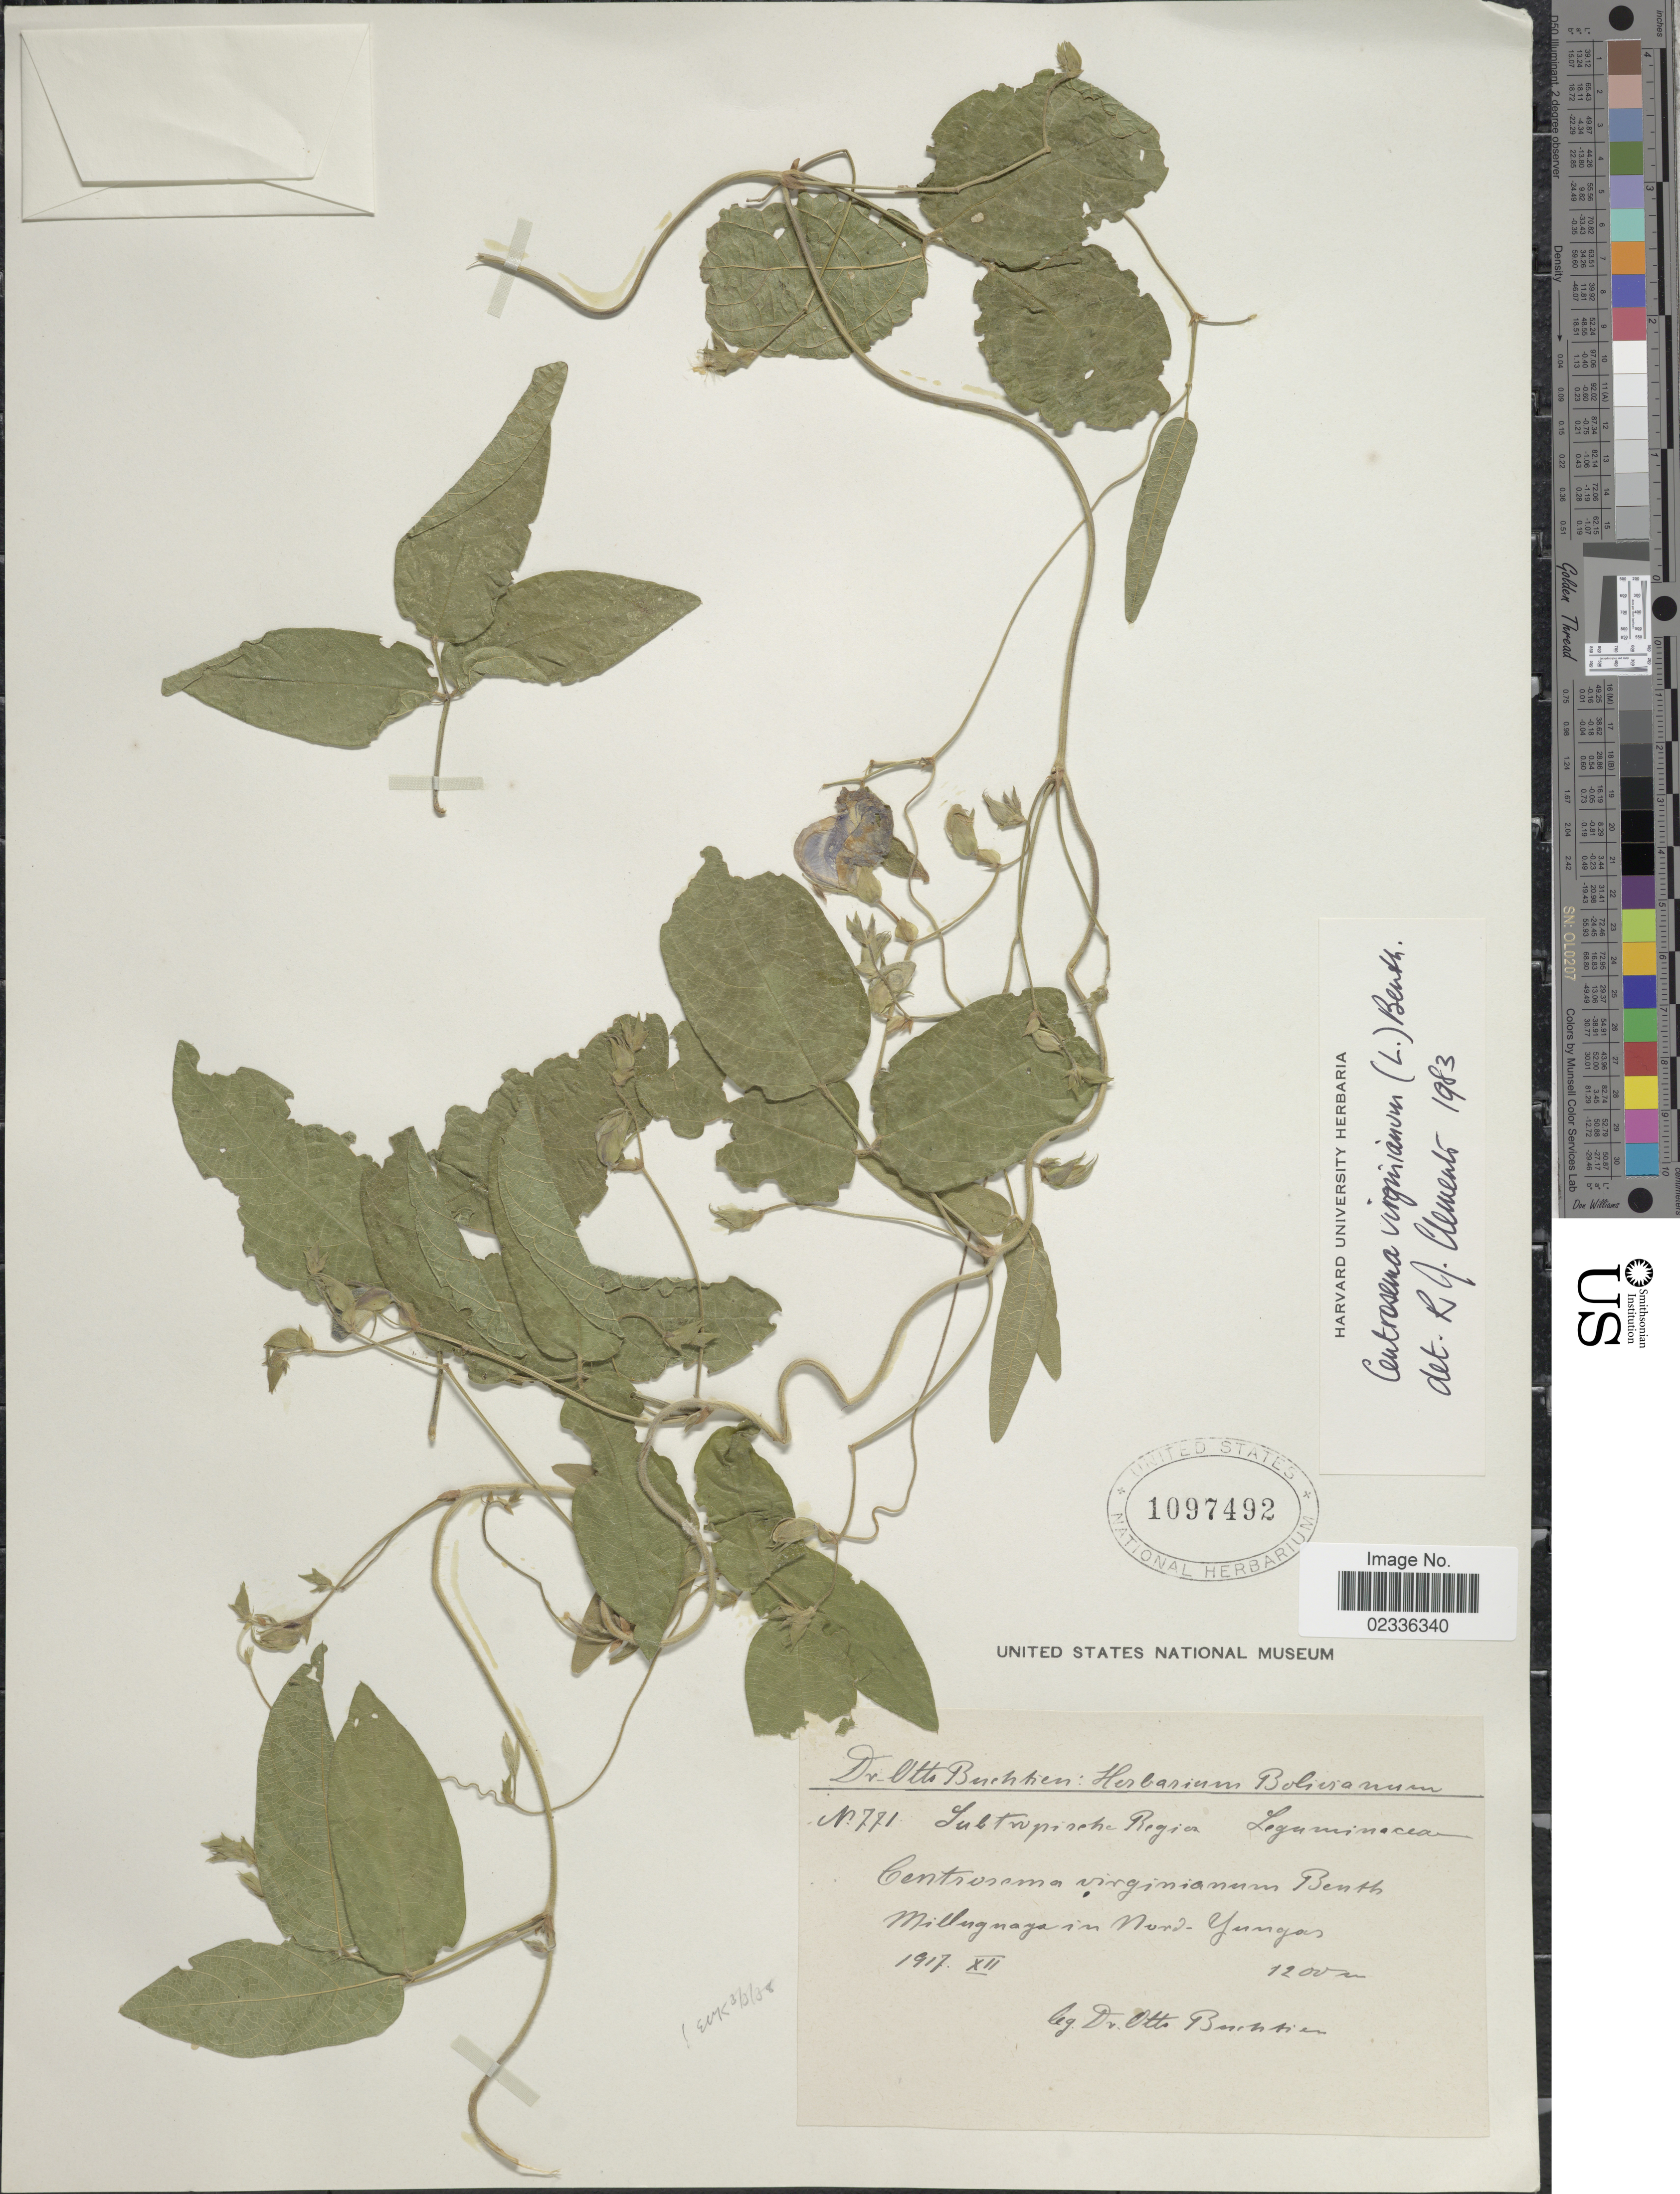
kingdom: Plantae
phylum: Tracheophyta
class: Magnoliopsida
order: Fabales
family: Fabaceae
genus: Centrosema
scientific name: Centrosema virginianum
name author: (L.) Benth.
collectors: O. Buchtien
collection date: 1917-12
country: Bolivia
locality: Milluguaya in Nord-Yungas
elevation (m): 1200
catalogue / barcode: US 1097492